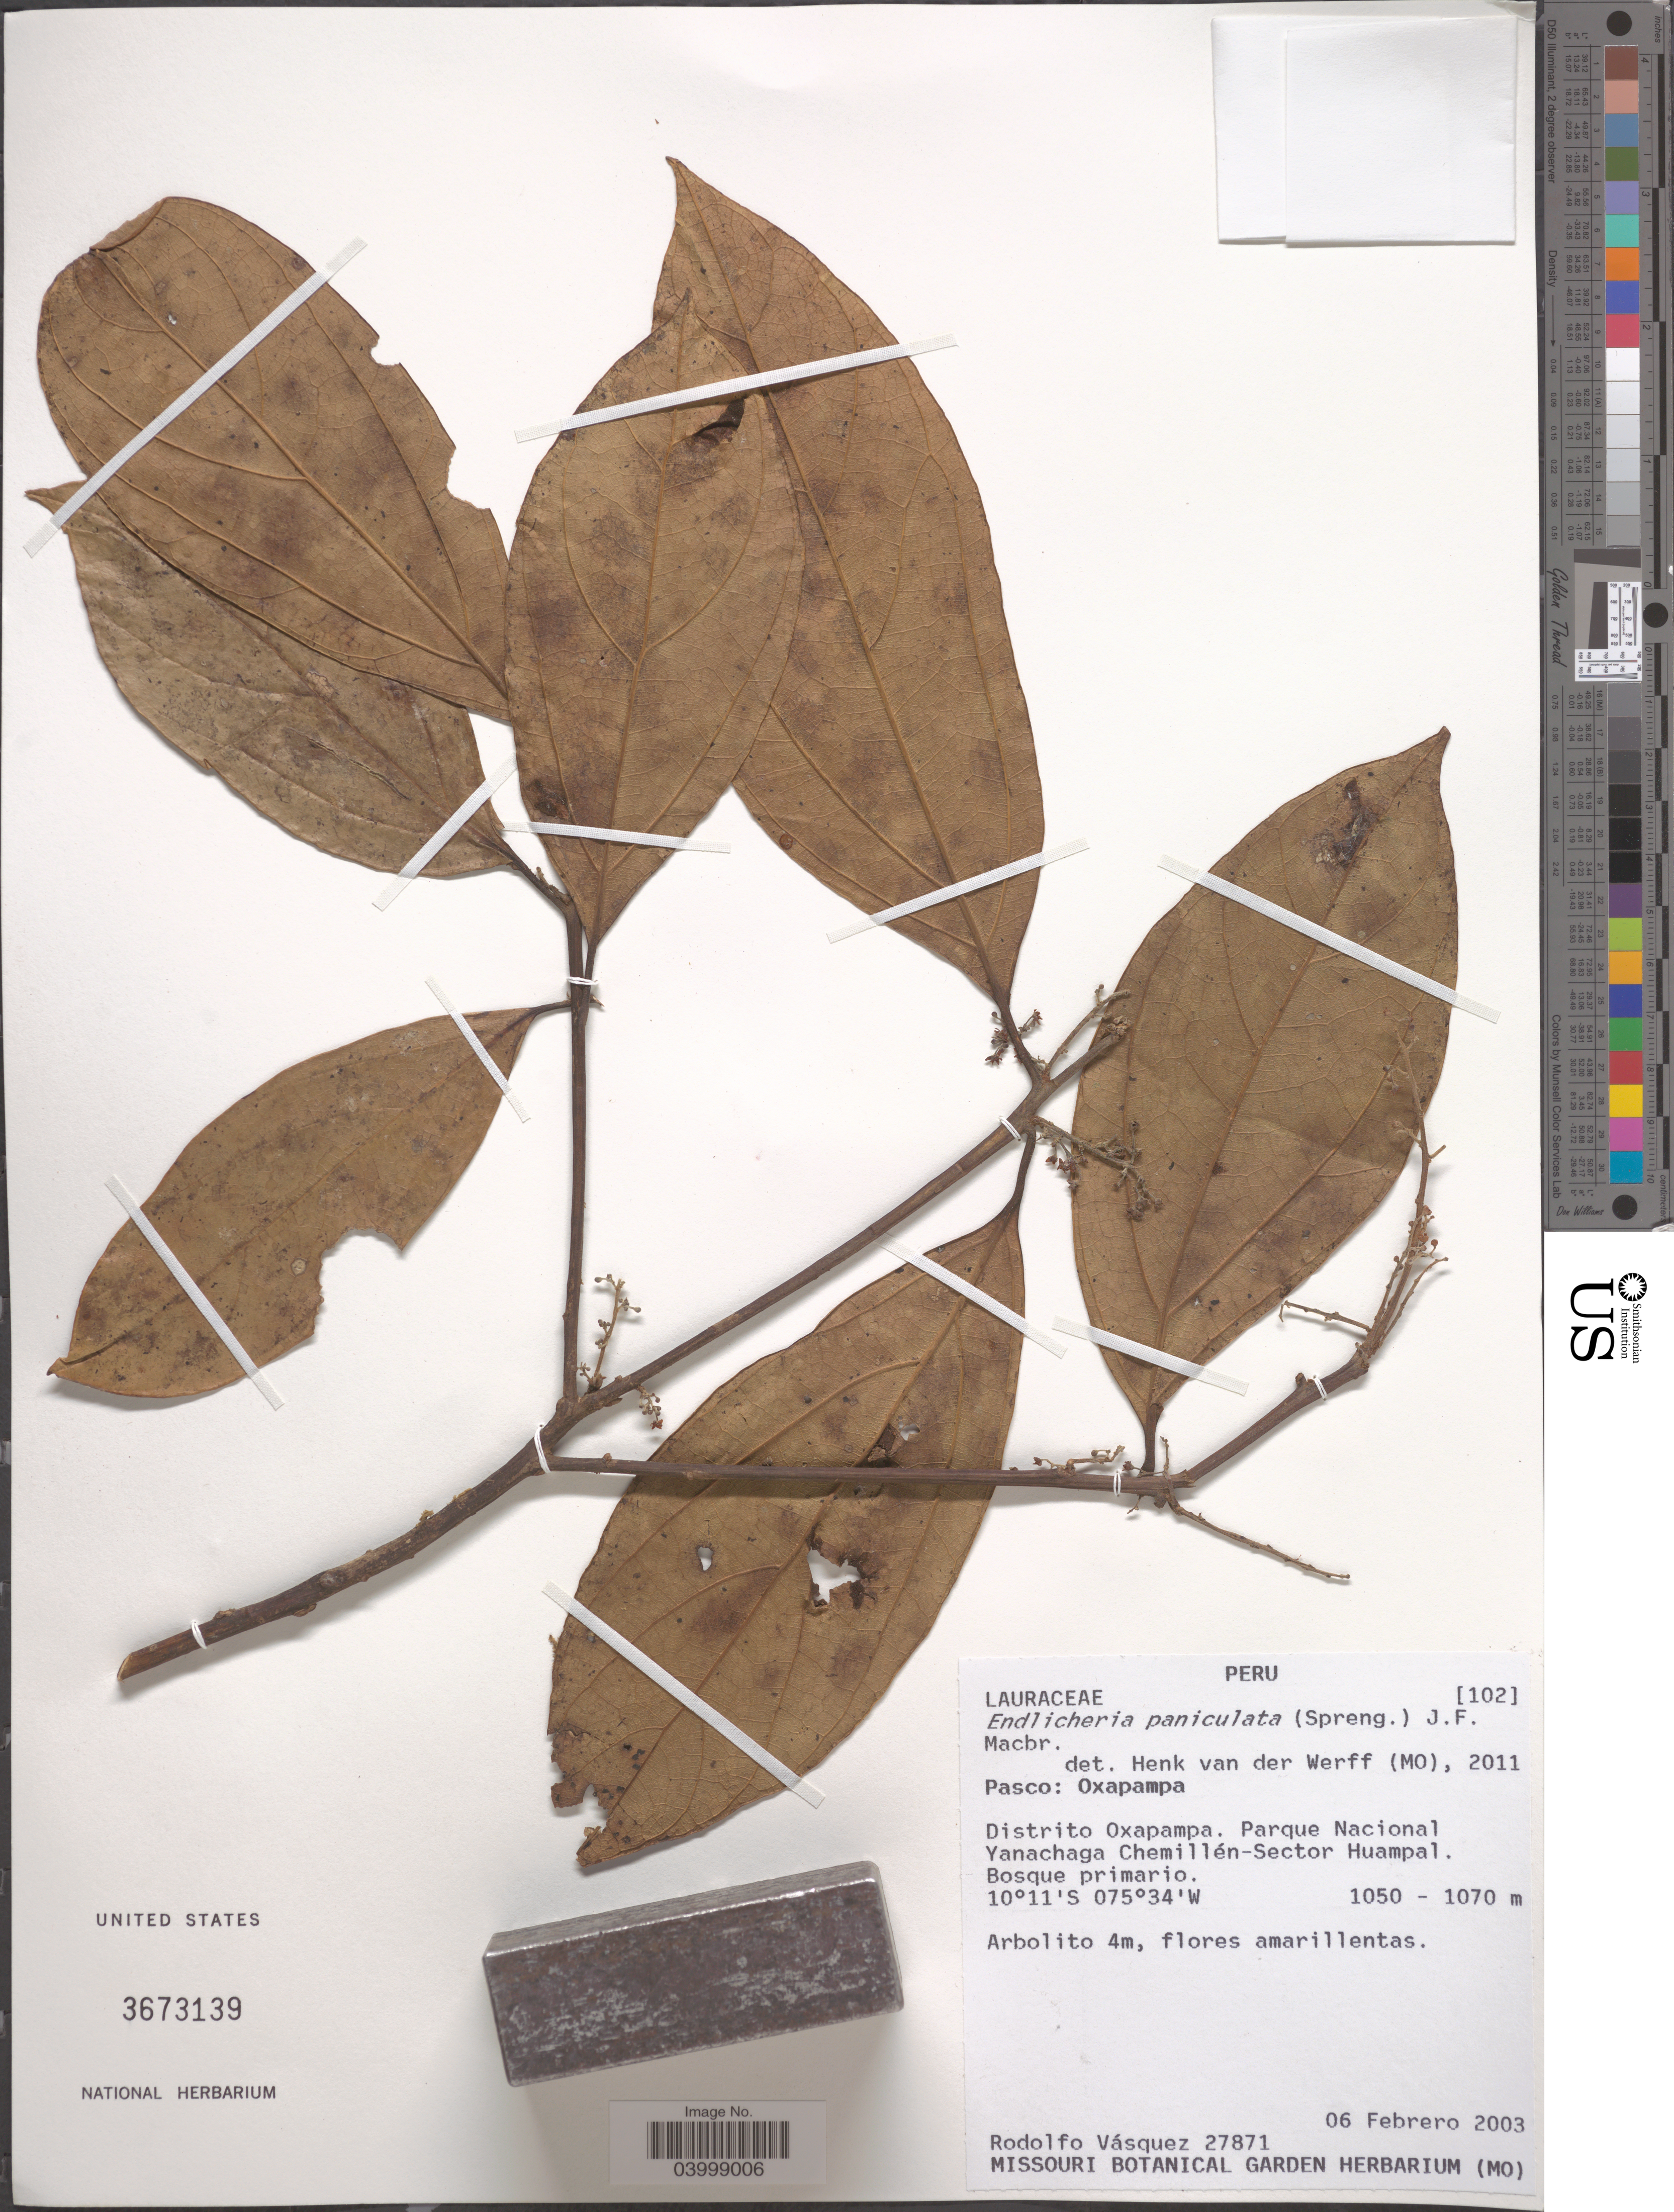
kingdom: Plantae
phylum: Tracheophyta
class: Magnoliopsida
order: Laurales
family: Lauraceae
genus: Endlicheria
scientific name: Endlicheria paniculata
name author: (Spreng.) J.F. Macbr.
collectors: R. Vásquez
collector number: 27871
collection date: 2003-02-06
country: Peru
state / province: Pasco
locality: Oxapampa. Distrito Oxapampa. Parque Nacional Yanachaga Chemillén-Sector Huampal.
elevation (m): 1050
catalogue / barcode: US 3673139